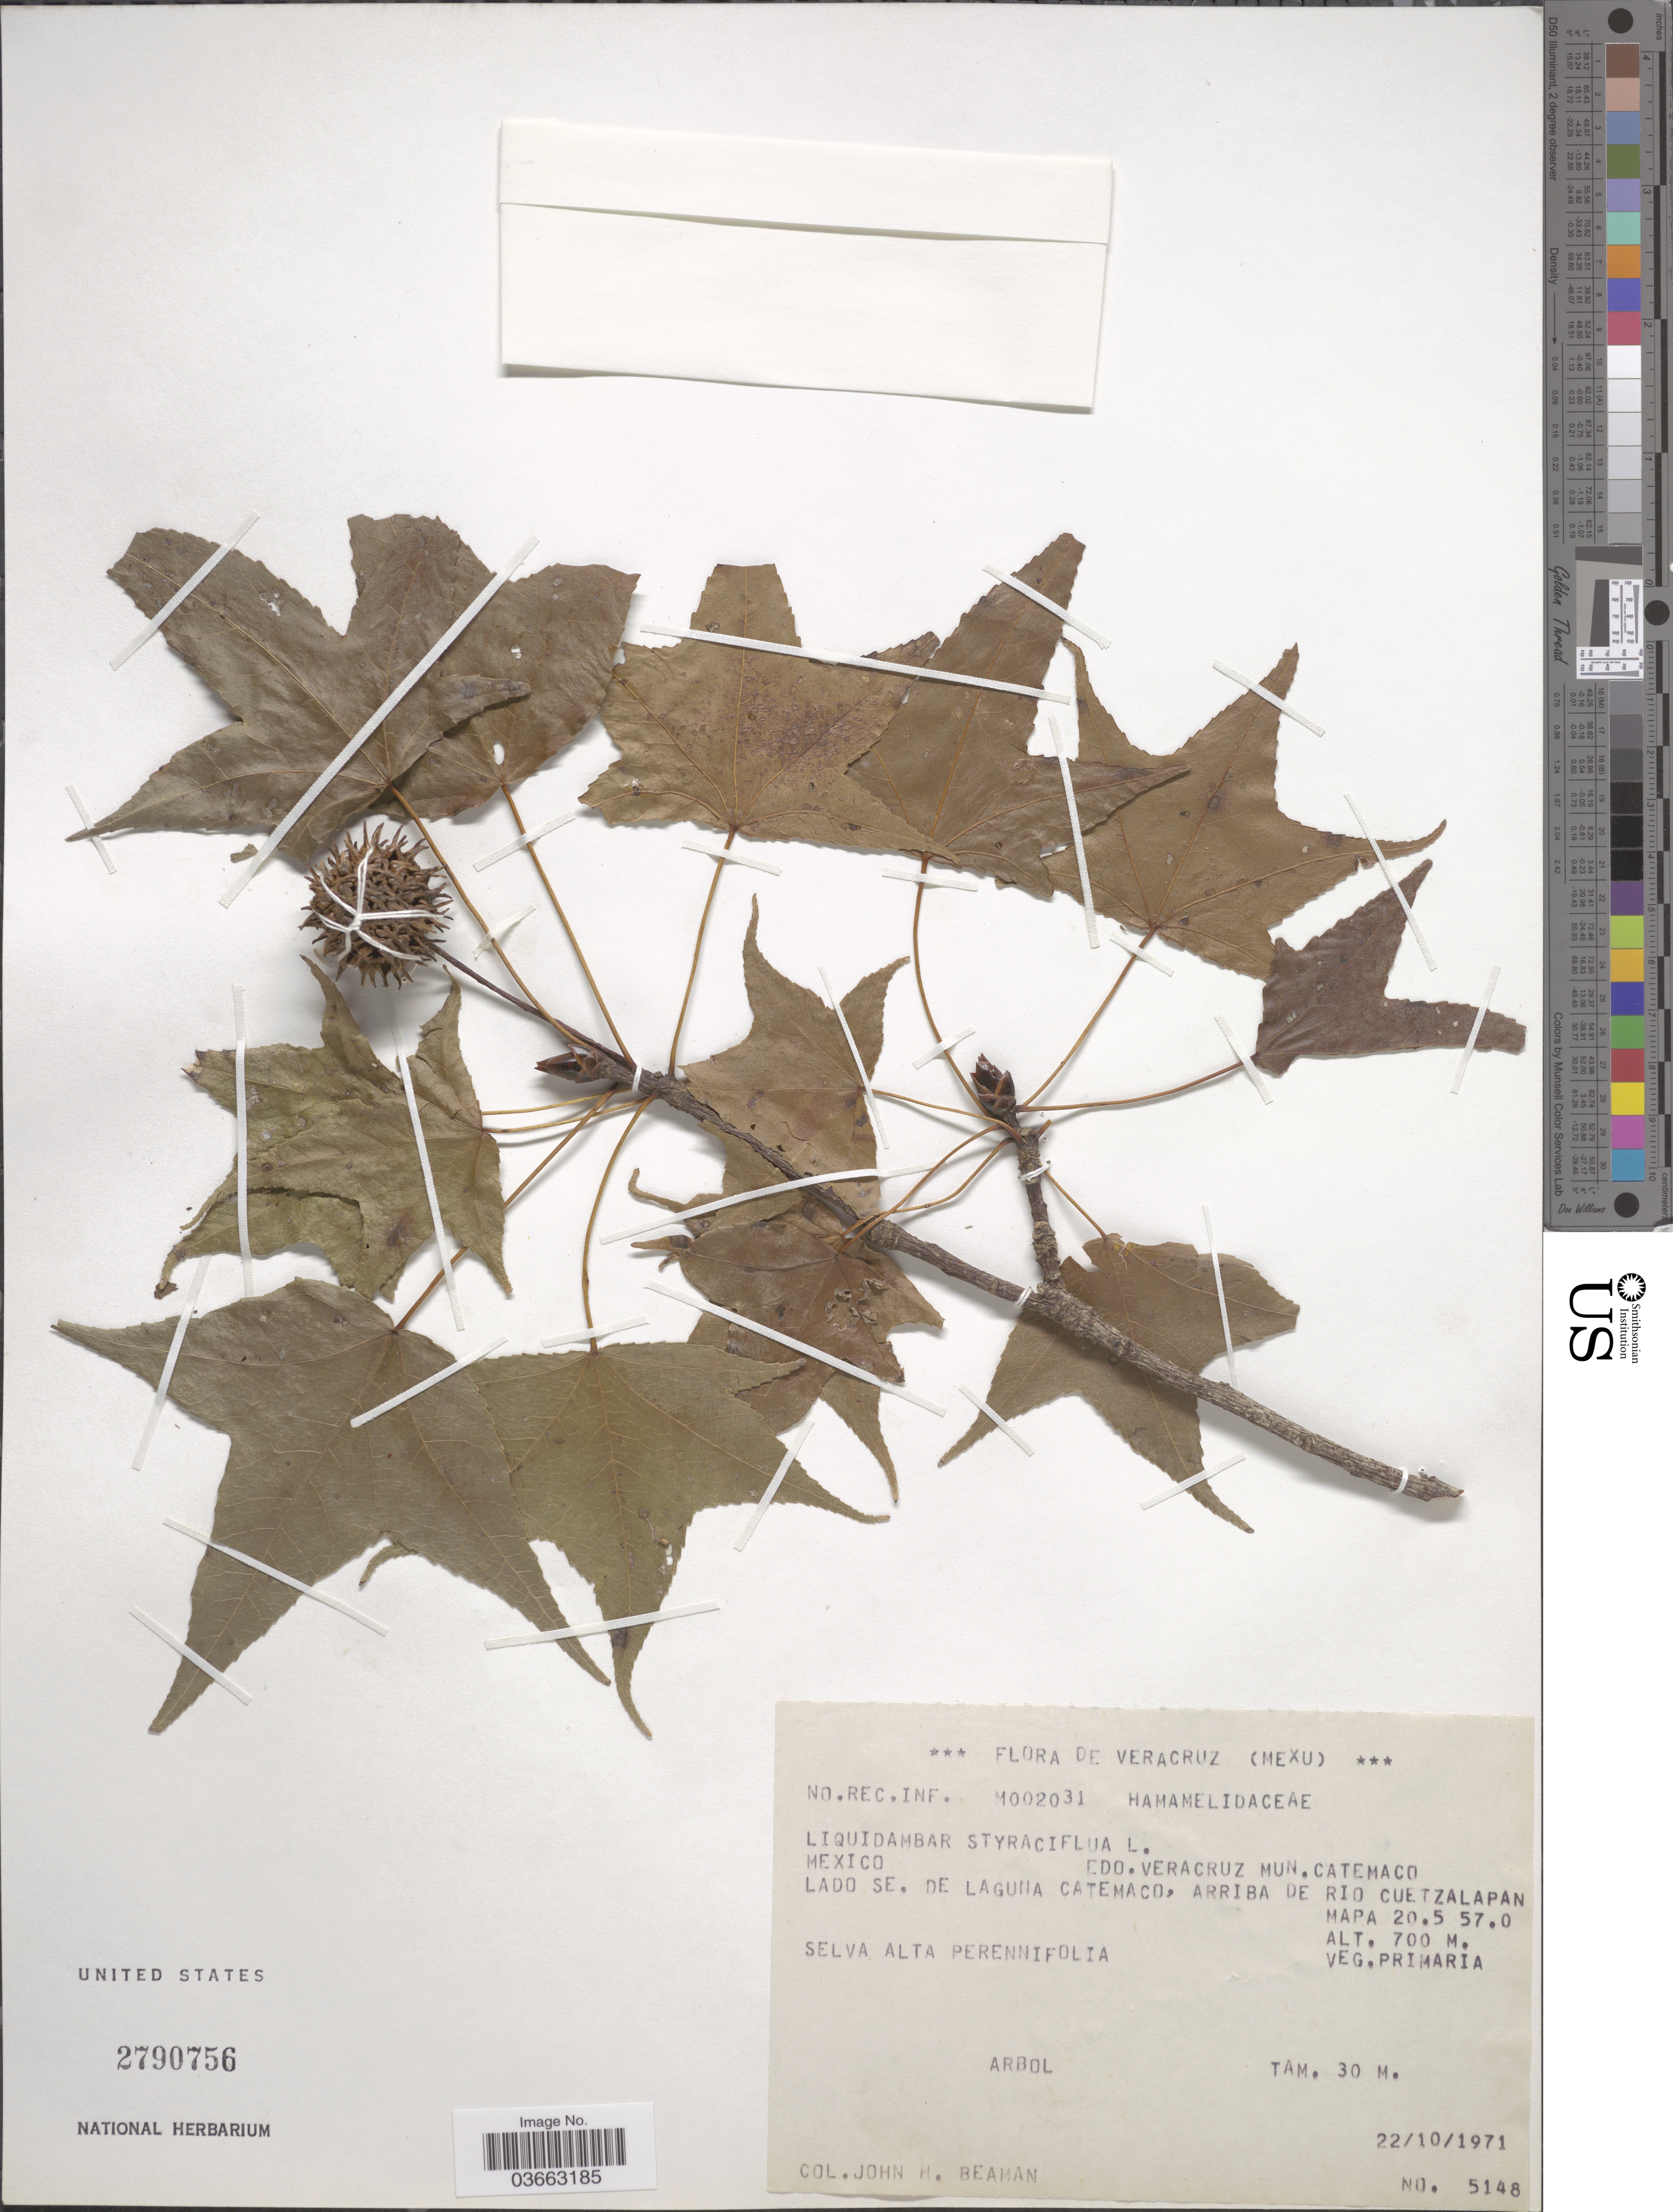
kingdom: Plantae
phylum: Tracheophyta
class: Magnoliopsida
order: Saxifragales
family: Altingiaceae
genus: Liquidambar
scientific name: Liquidambar styraciflua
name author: L.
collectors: J. H. Beaman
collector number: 5148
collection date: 1971-10-22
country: Mexico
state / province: Veracruz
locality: Veracruz. Mun. Catemaco lado SE. de Laguna Catemaco, arriba de Rio Cuetzalapan. Mapa 20.5 57.0.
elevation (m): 700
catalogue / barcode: US 2790756